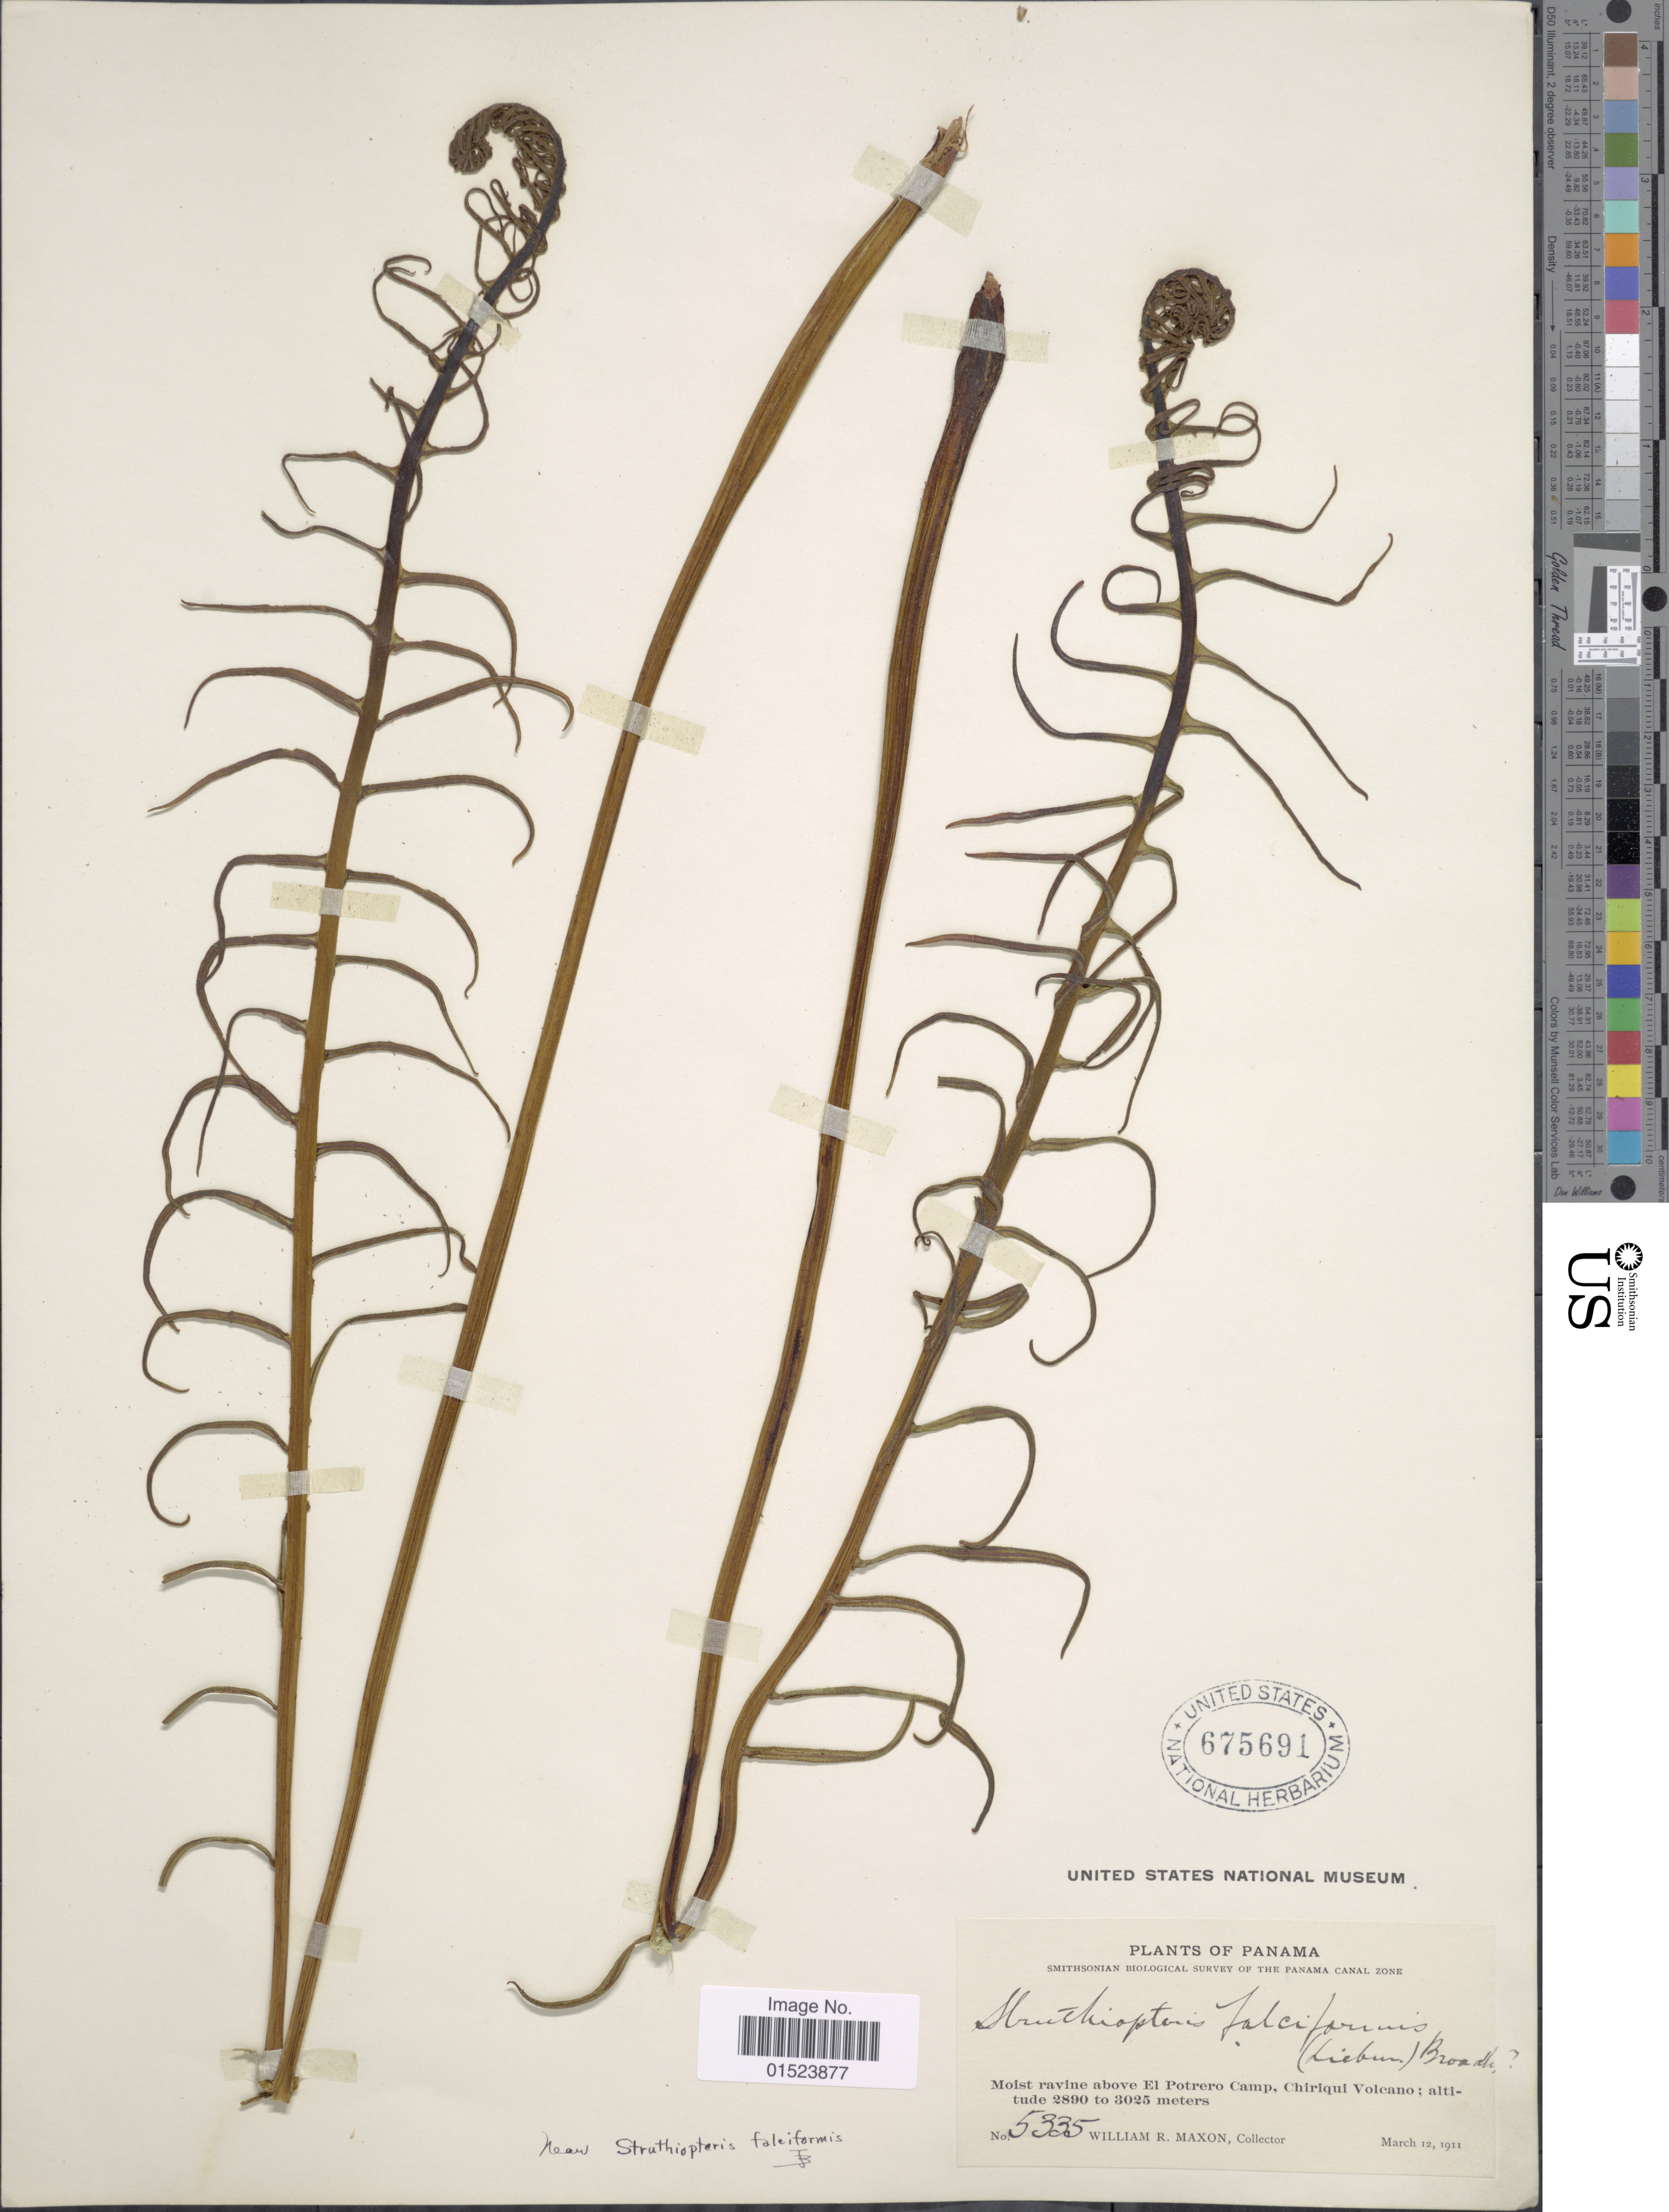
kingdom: Plantae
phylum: Tracheophyta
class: Polypodiopsida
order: Polypodiales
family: Blechnaceae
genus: Blechnum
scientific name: Blechnum falciforme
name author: (Liebm.) C. Chr.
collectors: W. R. Maxon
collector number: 5335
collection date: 1911-03-12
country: Panama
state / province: Chiriqui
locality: Moist ravine above El Potrero Camp, Chiriqui Volcano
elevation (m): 2890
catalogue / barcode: US 675691